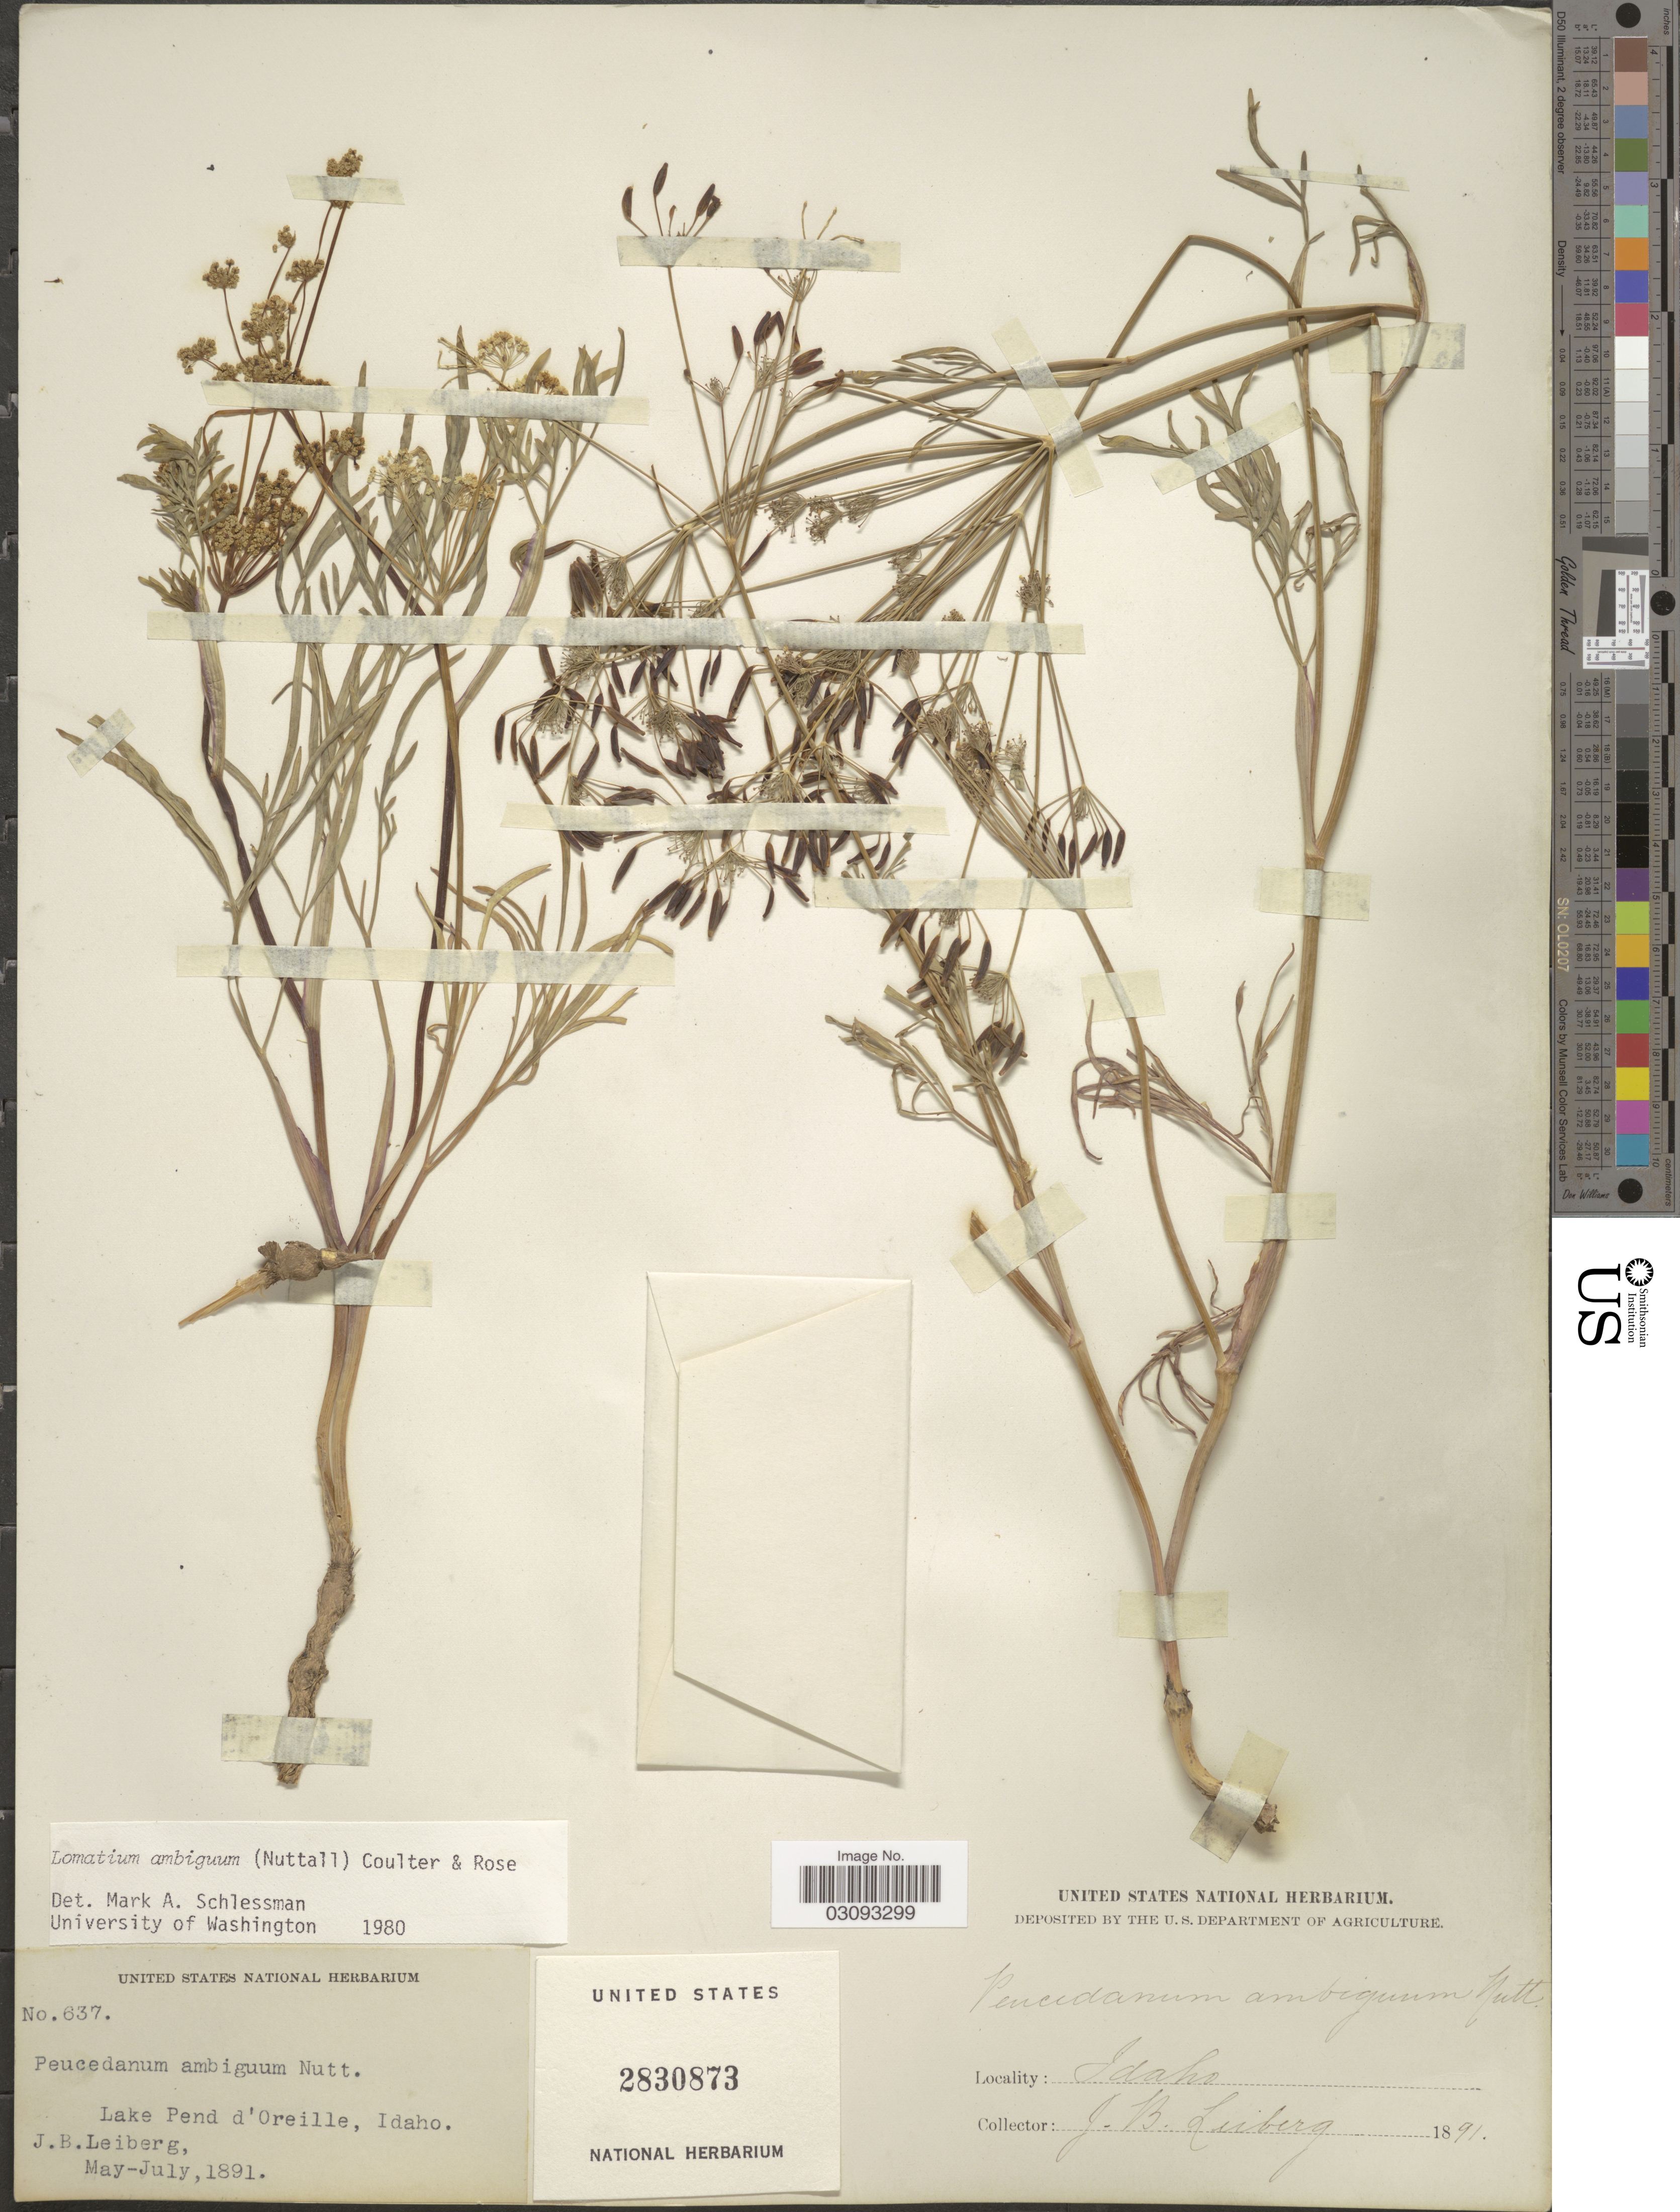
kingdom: Plantae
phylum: Tracheophyta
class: Magnoliopsida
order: Apiales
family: Apiaceae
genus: Lomatium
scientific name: Lomatium ambiguum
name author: (Nutt.) Coult. & Rose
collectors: J. B. Leiberg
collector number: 637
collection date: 1891-05/1891-07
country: United States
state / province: Idaho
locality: Lake Pend d'Oreille.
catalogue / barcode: US 2830873